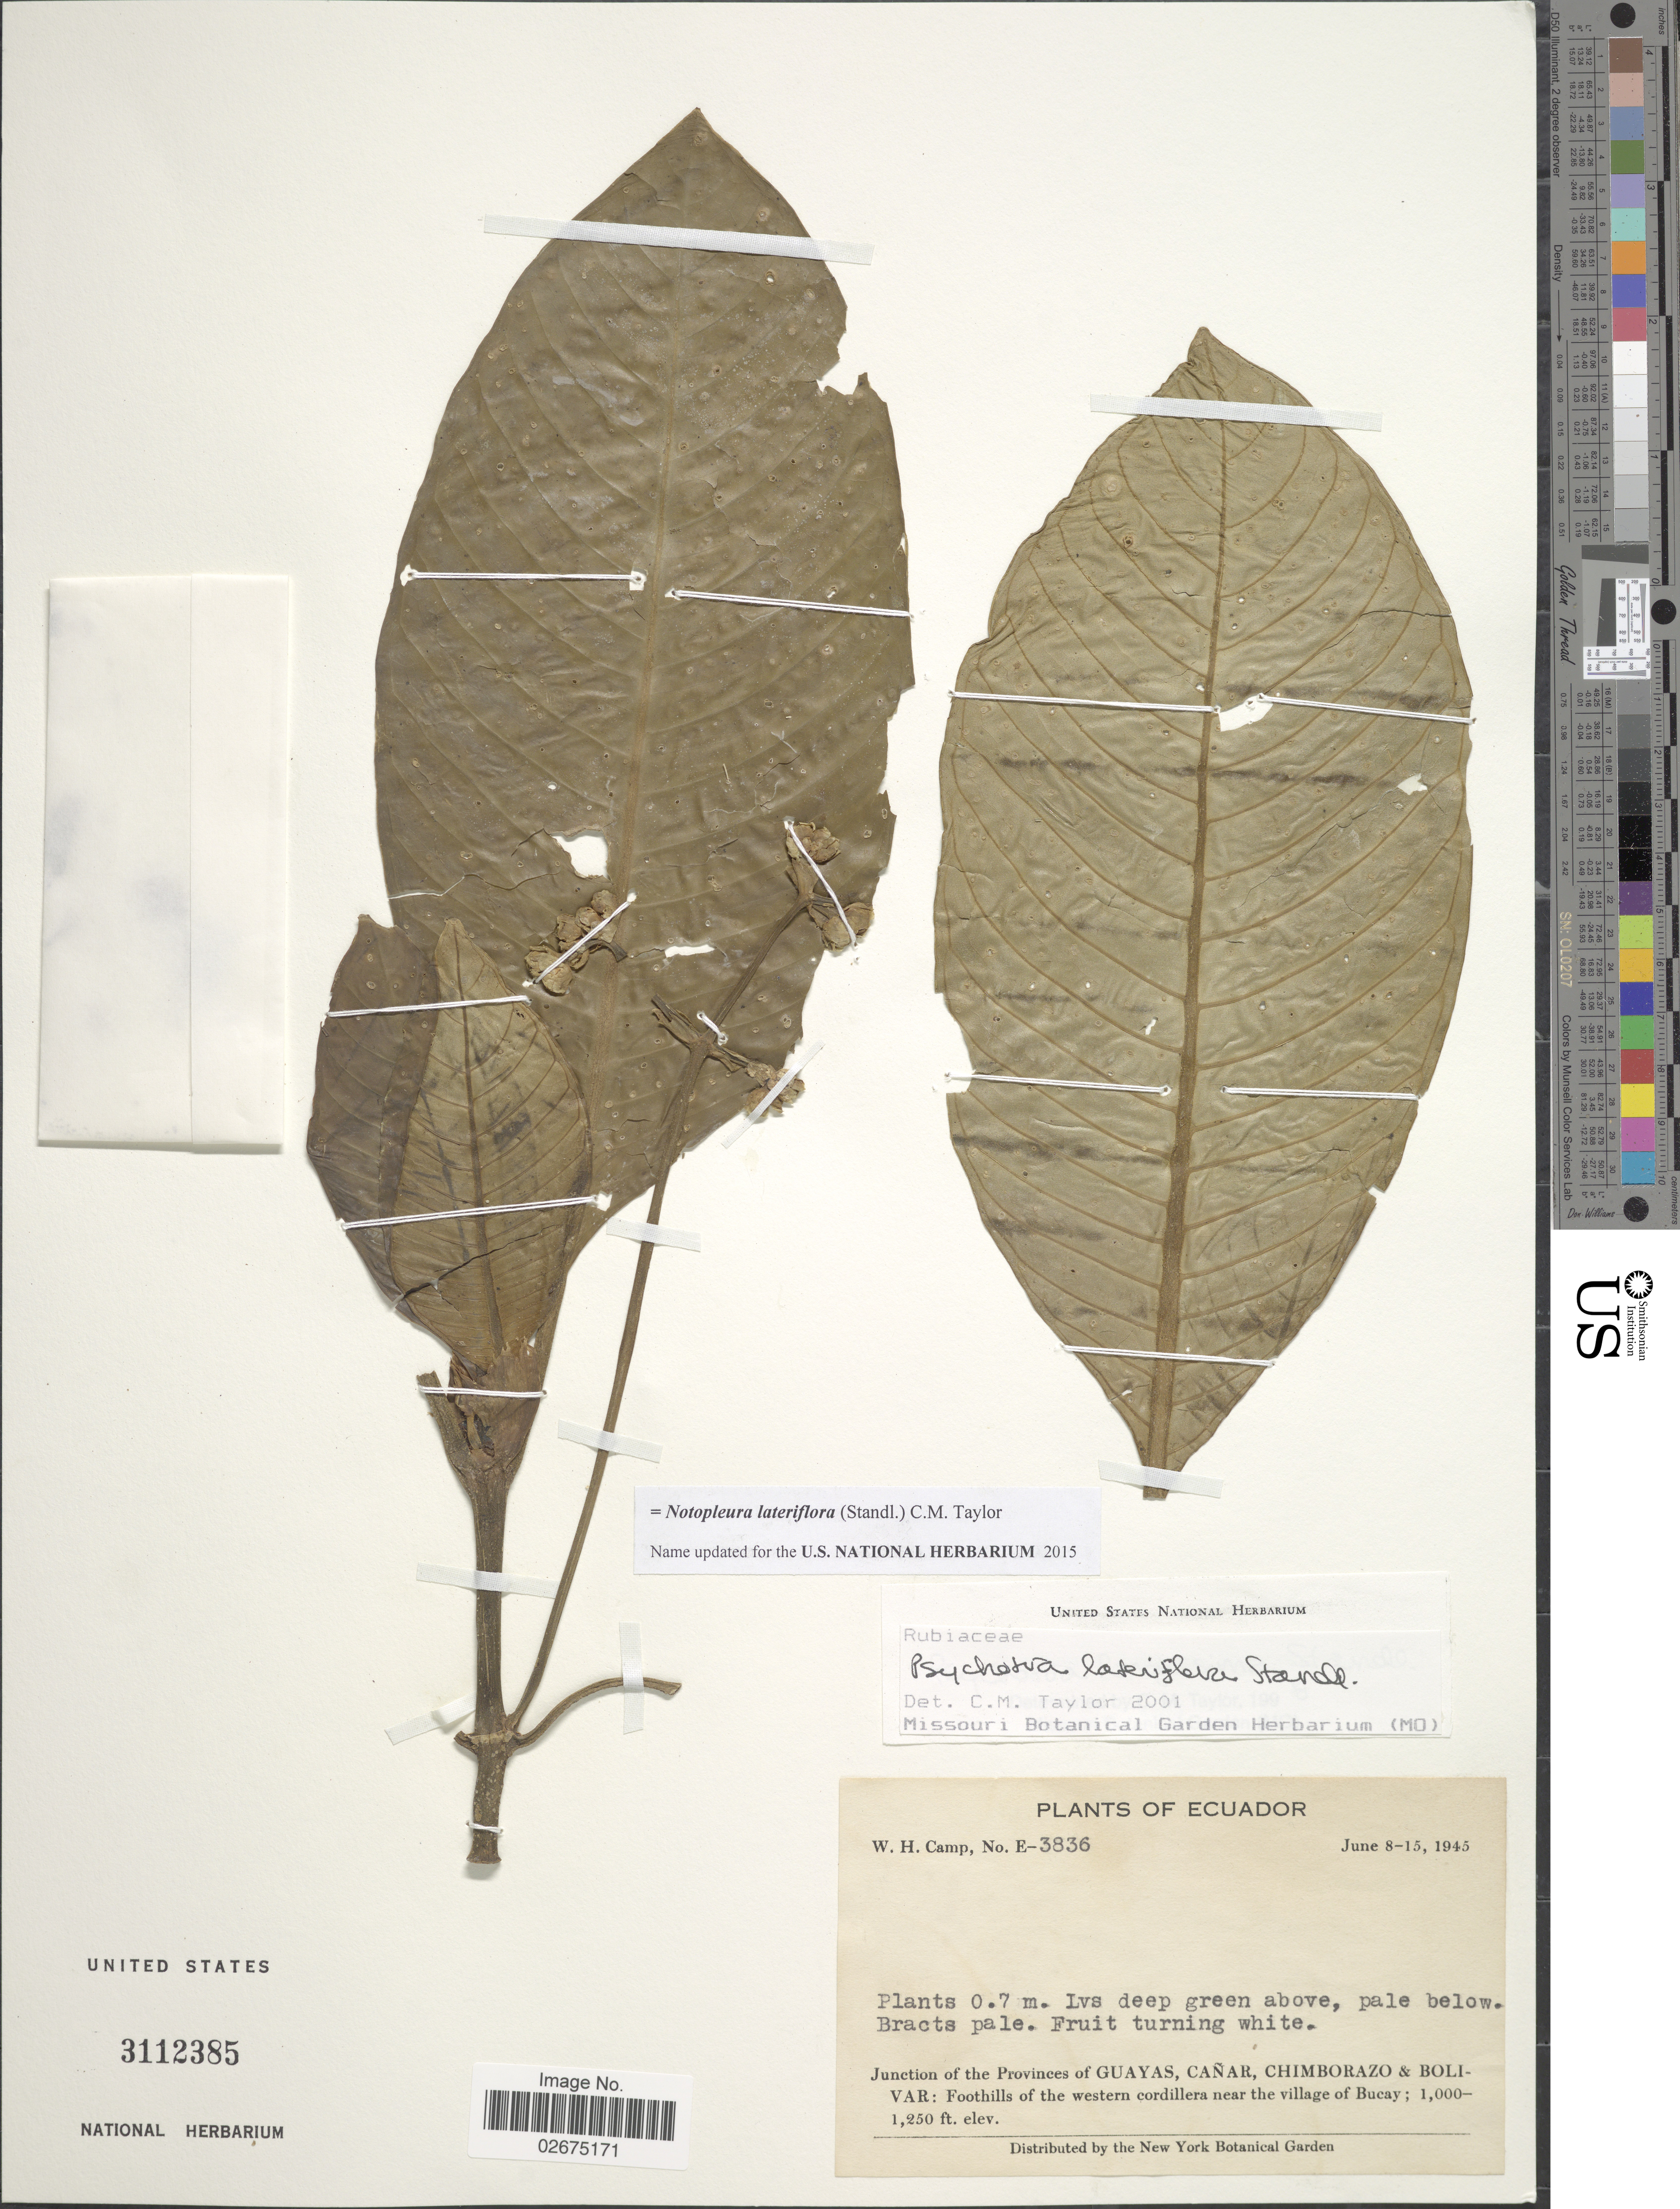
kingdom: Plantae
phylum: Tracheophyta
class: Magnoliopsida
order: Gentianales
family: Rubiaceae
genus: Notopleura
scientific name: Notopleura lateriflora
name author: (Standl.) C.M. Taylor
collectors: W. H. Camp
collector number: E-3836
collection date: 1945-06-08/1945-06-15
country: Ecuador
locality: Junction of the Provinces of Guayas, Canar, Chimborazo & Bolivar: Foothills of the western near the village of Bucay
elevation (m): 305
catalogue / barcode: US 3112385